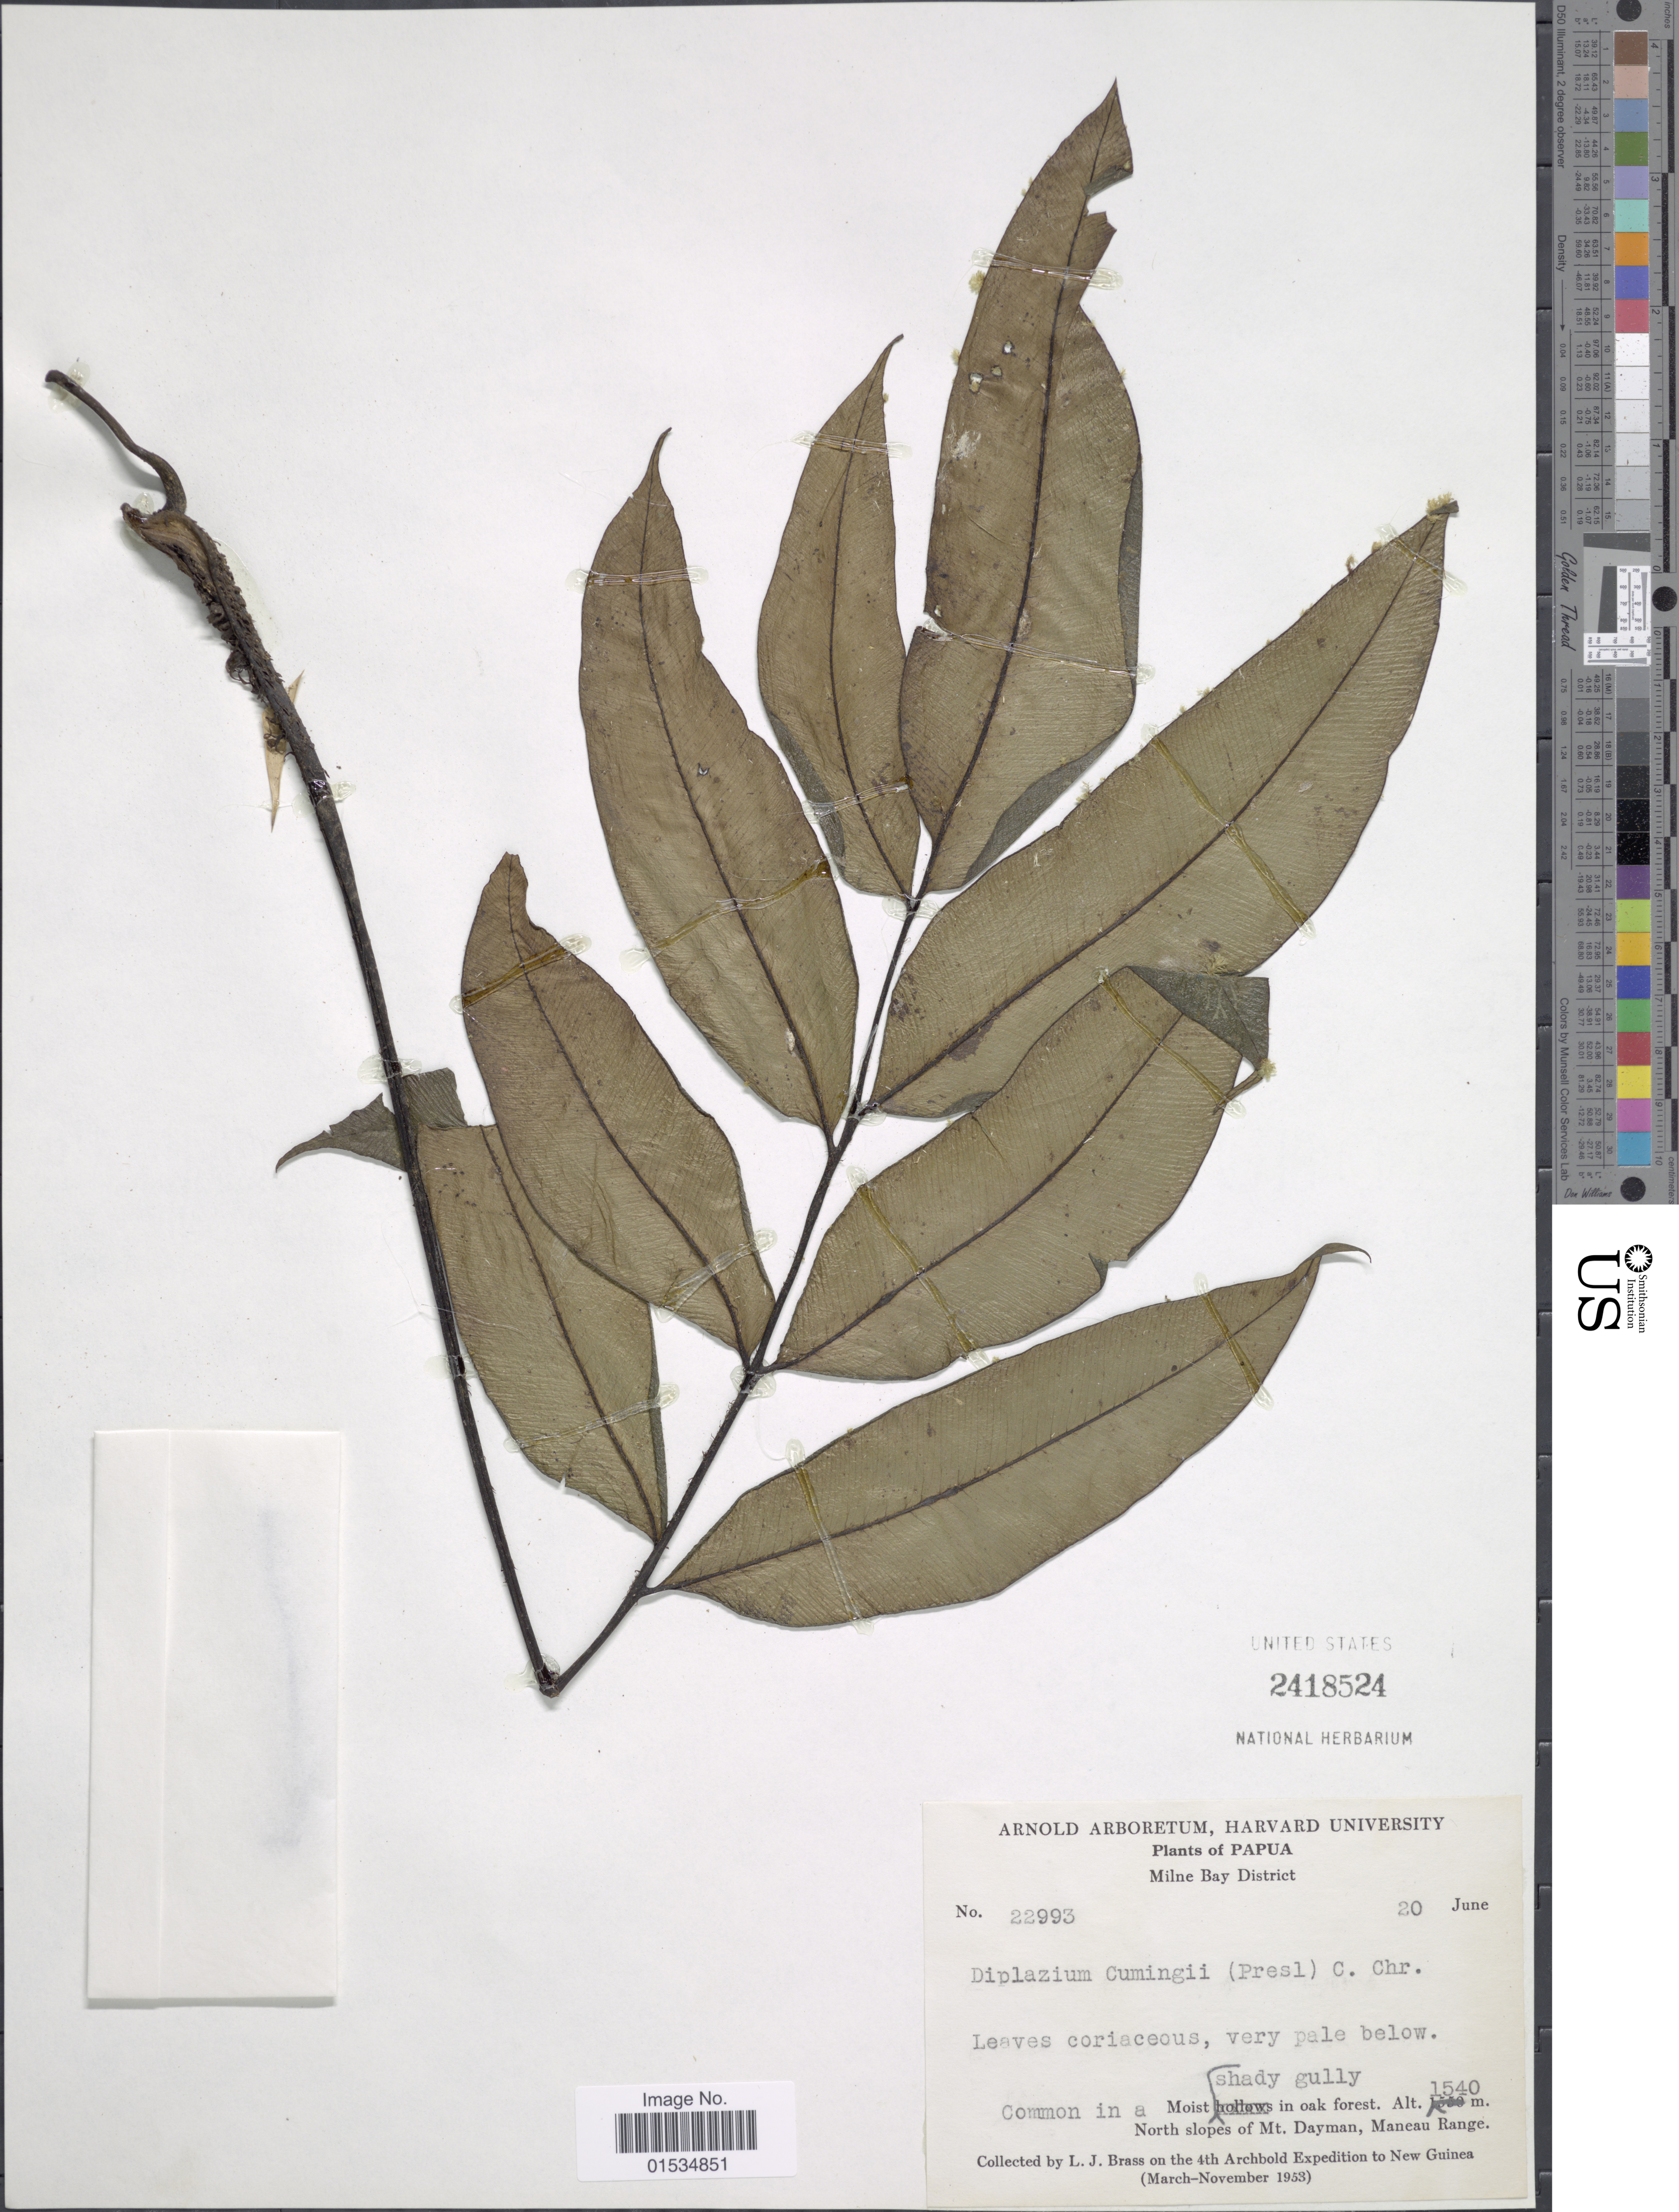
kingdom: Plantae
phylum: Tracheophyta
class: Polypodiopsida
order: Polypodiales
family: Athyriaceae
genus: Diplazium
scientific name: Diplazium cumingii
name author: (C. Presl) C. Chr.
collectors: L. J. Brass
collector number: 22993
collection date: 1953-06-20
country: Papua New Guinea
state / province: Milne Bay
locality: Moist shade gully, North slopes of Mt. Dayman, Maneau Range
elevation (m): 1540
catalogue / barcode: US 2418524